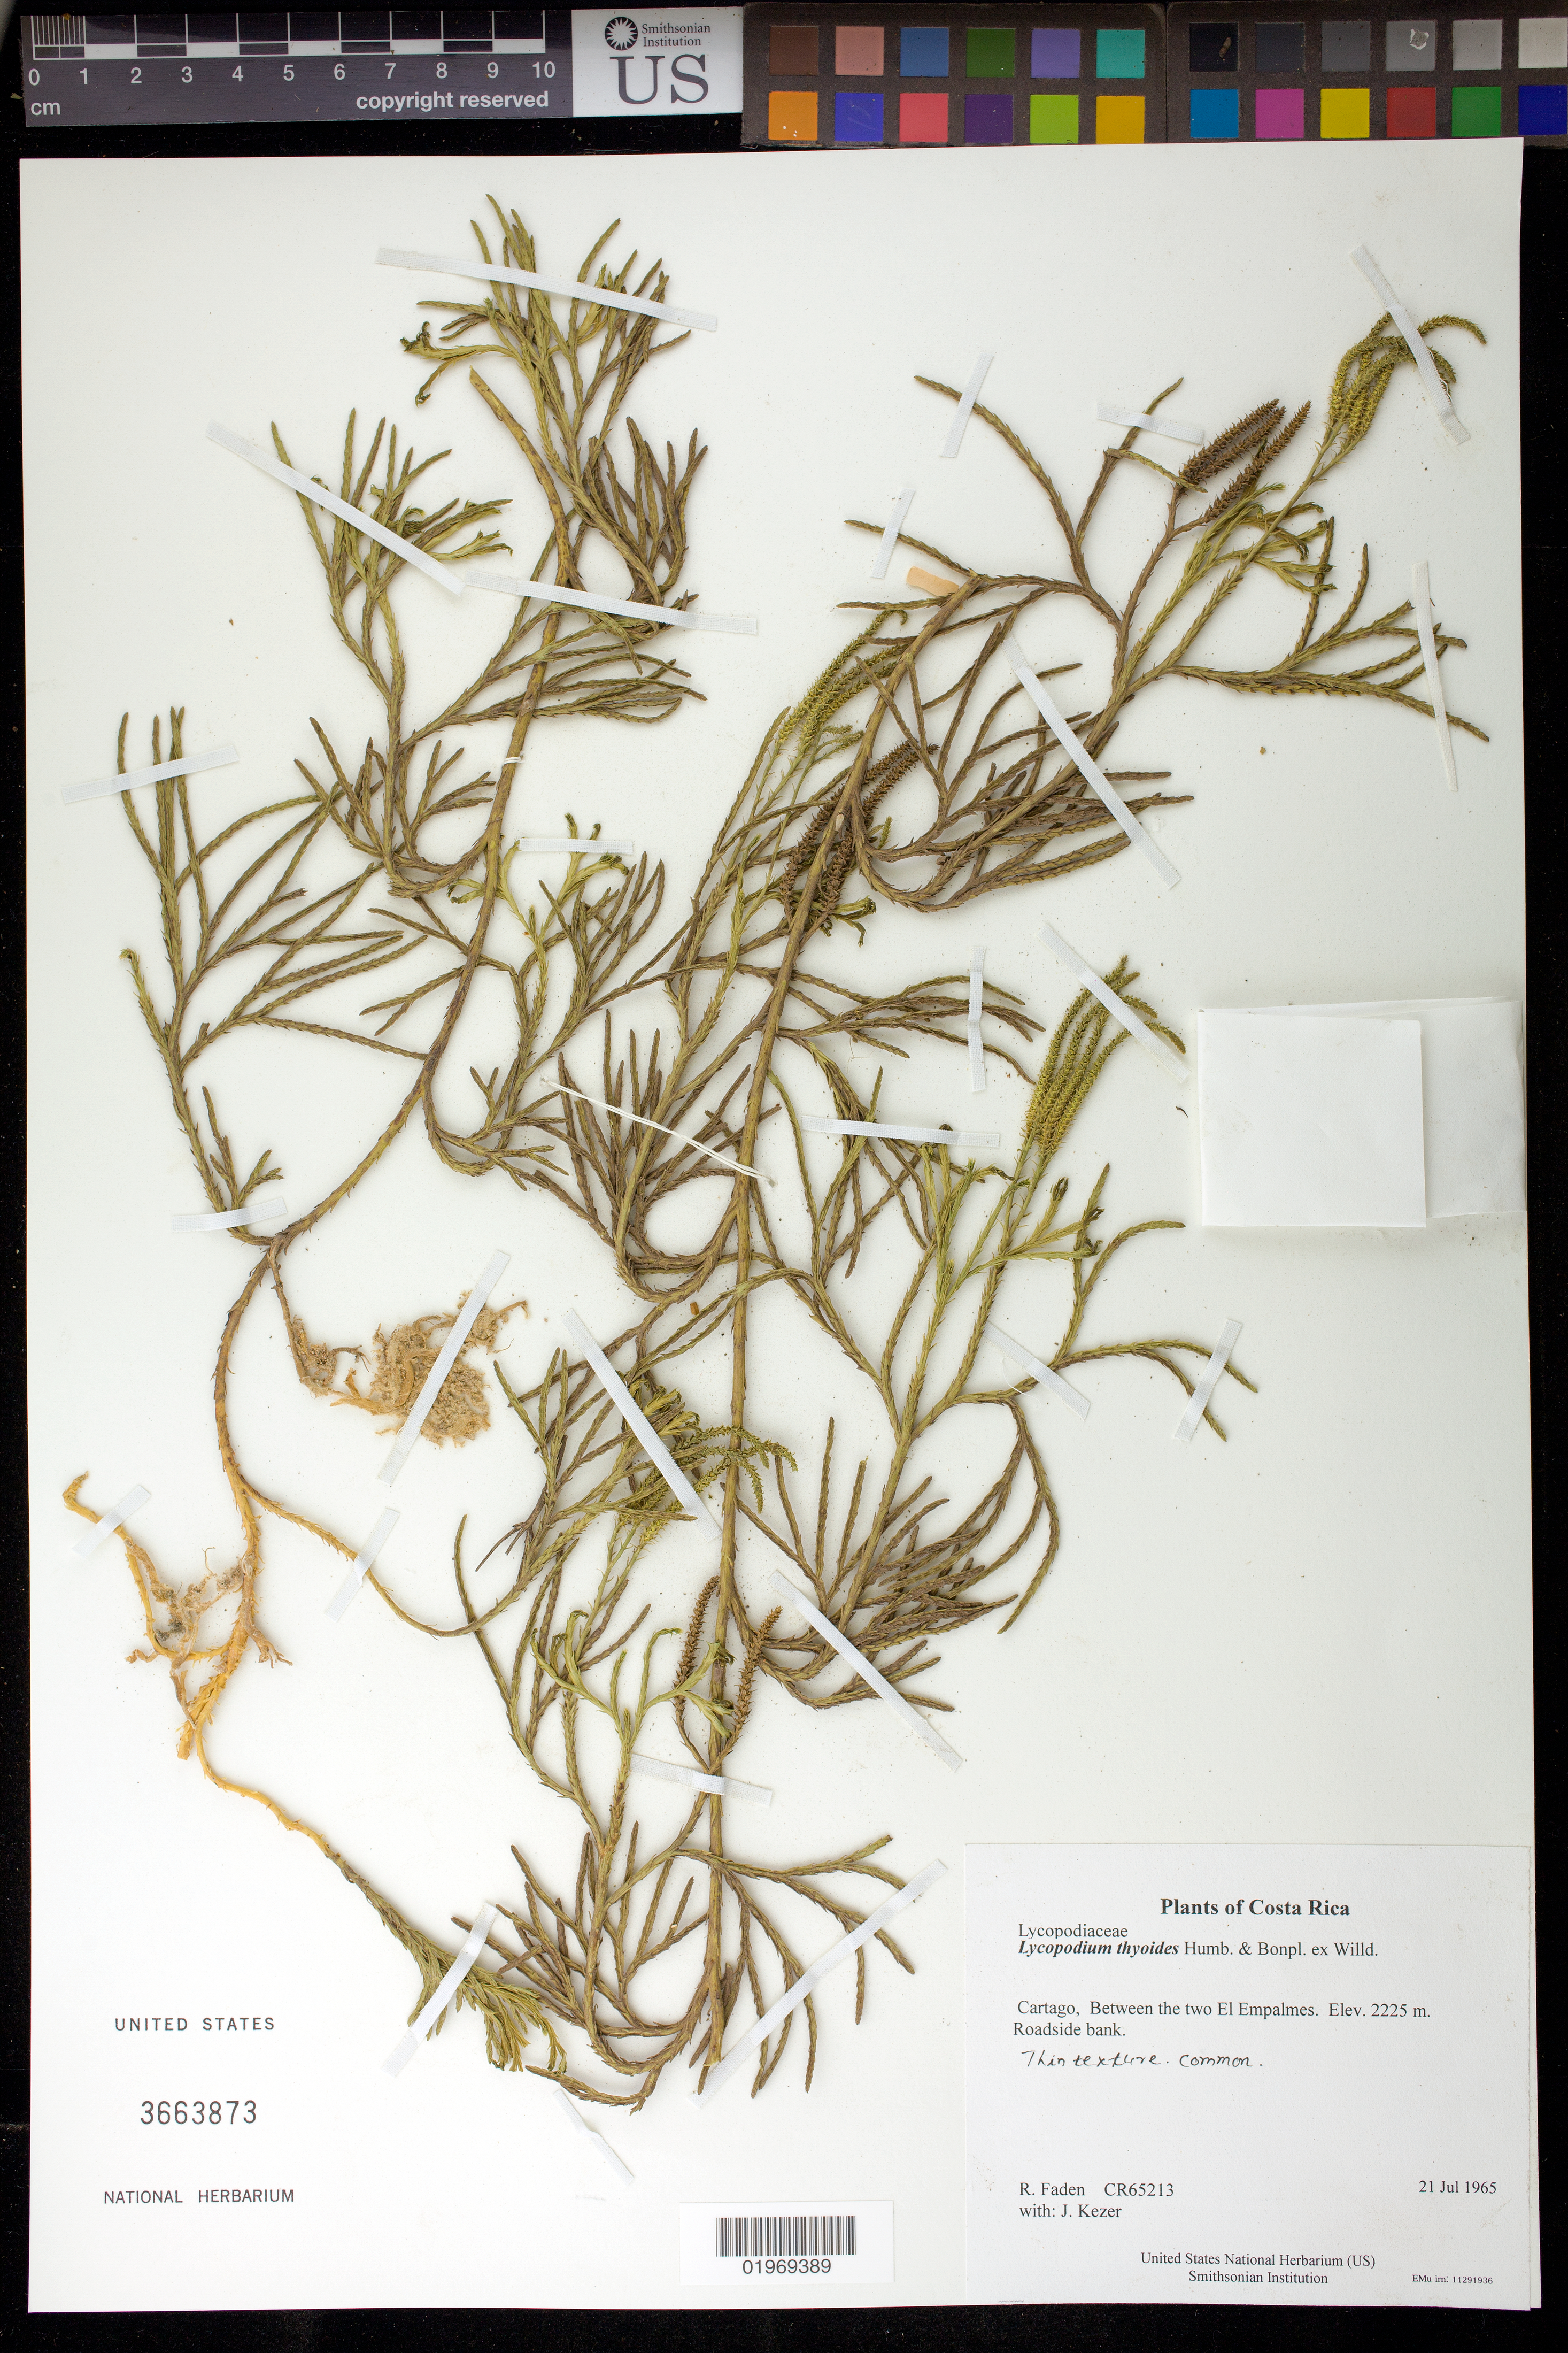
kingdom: Plantae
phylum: Tracheophyta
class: Lycopodiopsida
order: Lycopodiales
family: Lycopodiaceae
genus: Diphasiastrum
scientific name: Diphasiastrum thyoides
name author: (Humb. & Bonpl. ex Willd.) Holub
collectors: R. B. Faden & J. Kezer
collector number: CR65213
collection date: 1965-07-21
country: Costa Rica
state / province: Cartago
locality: Between the two El Empalmes.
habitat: Roadside bank.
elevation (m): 2225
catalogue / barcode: US 3663873